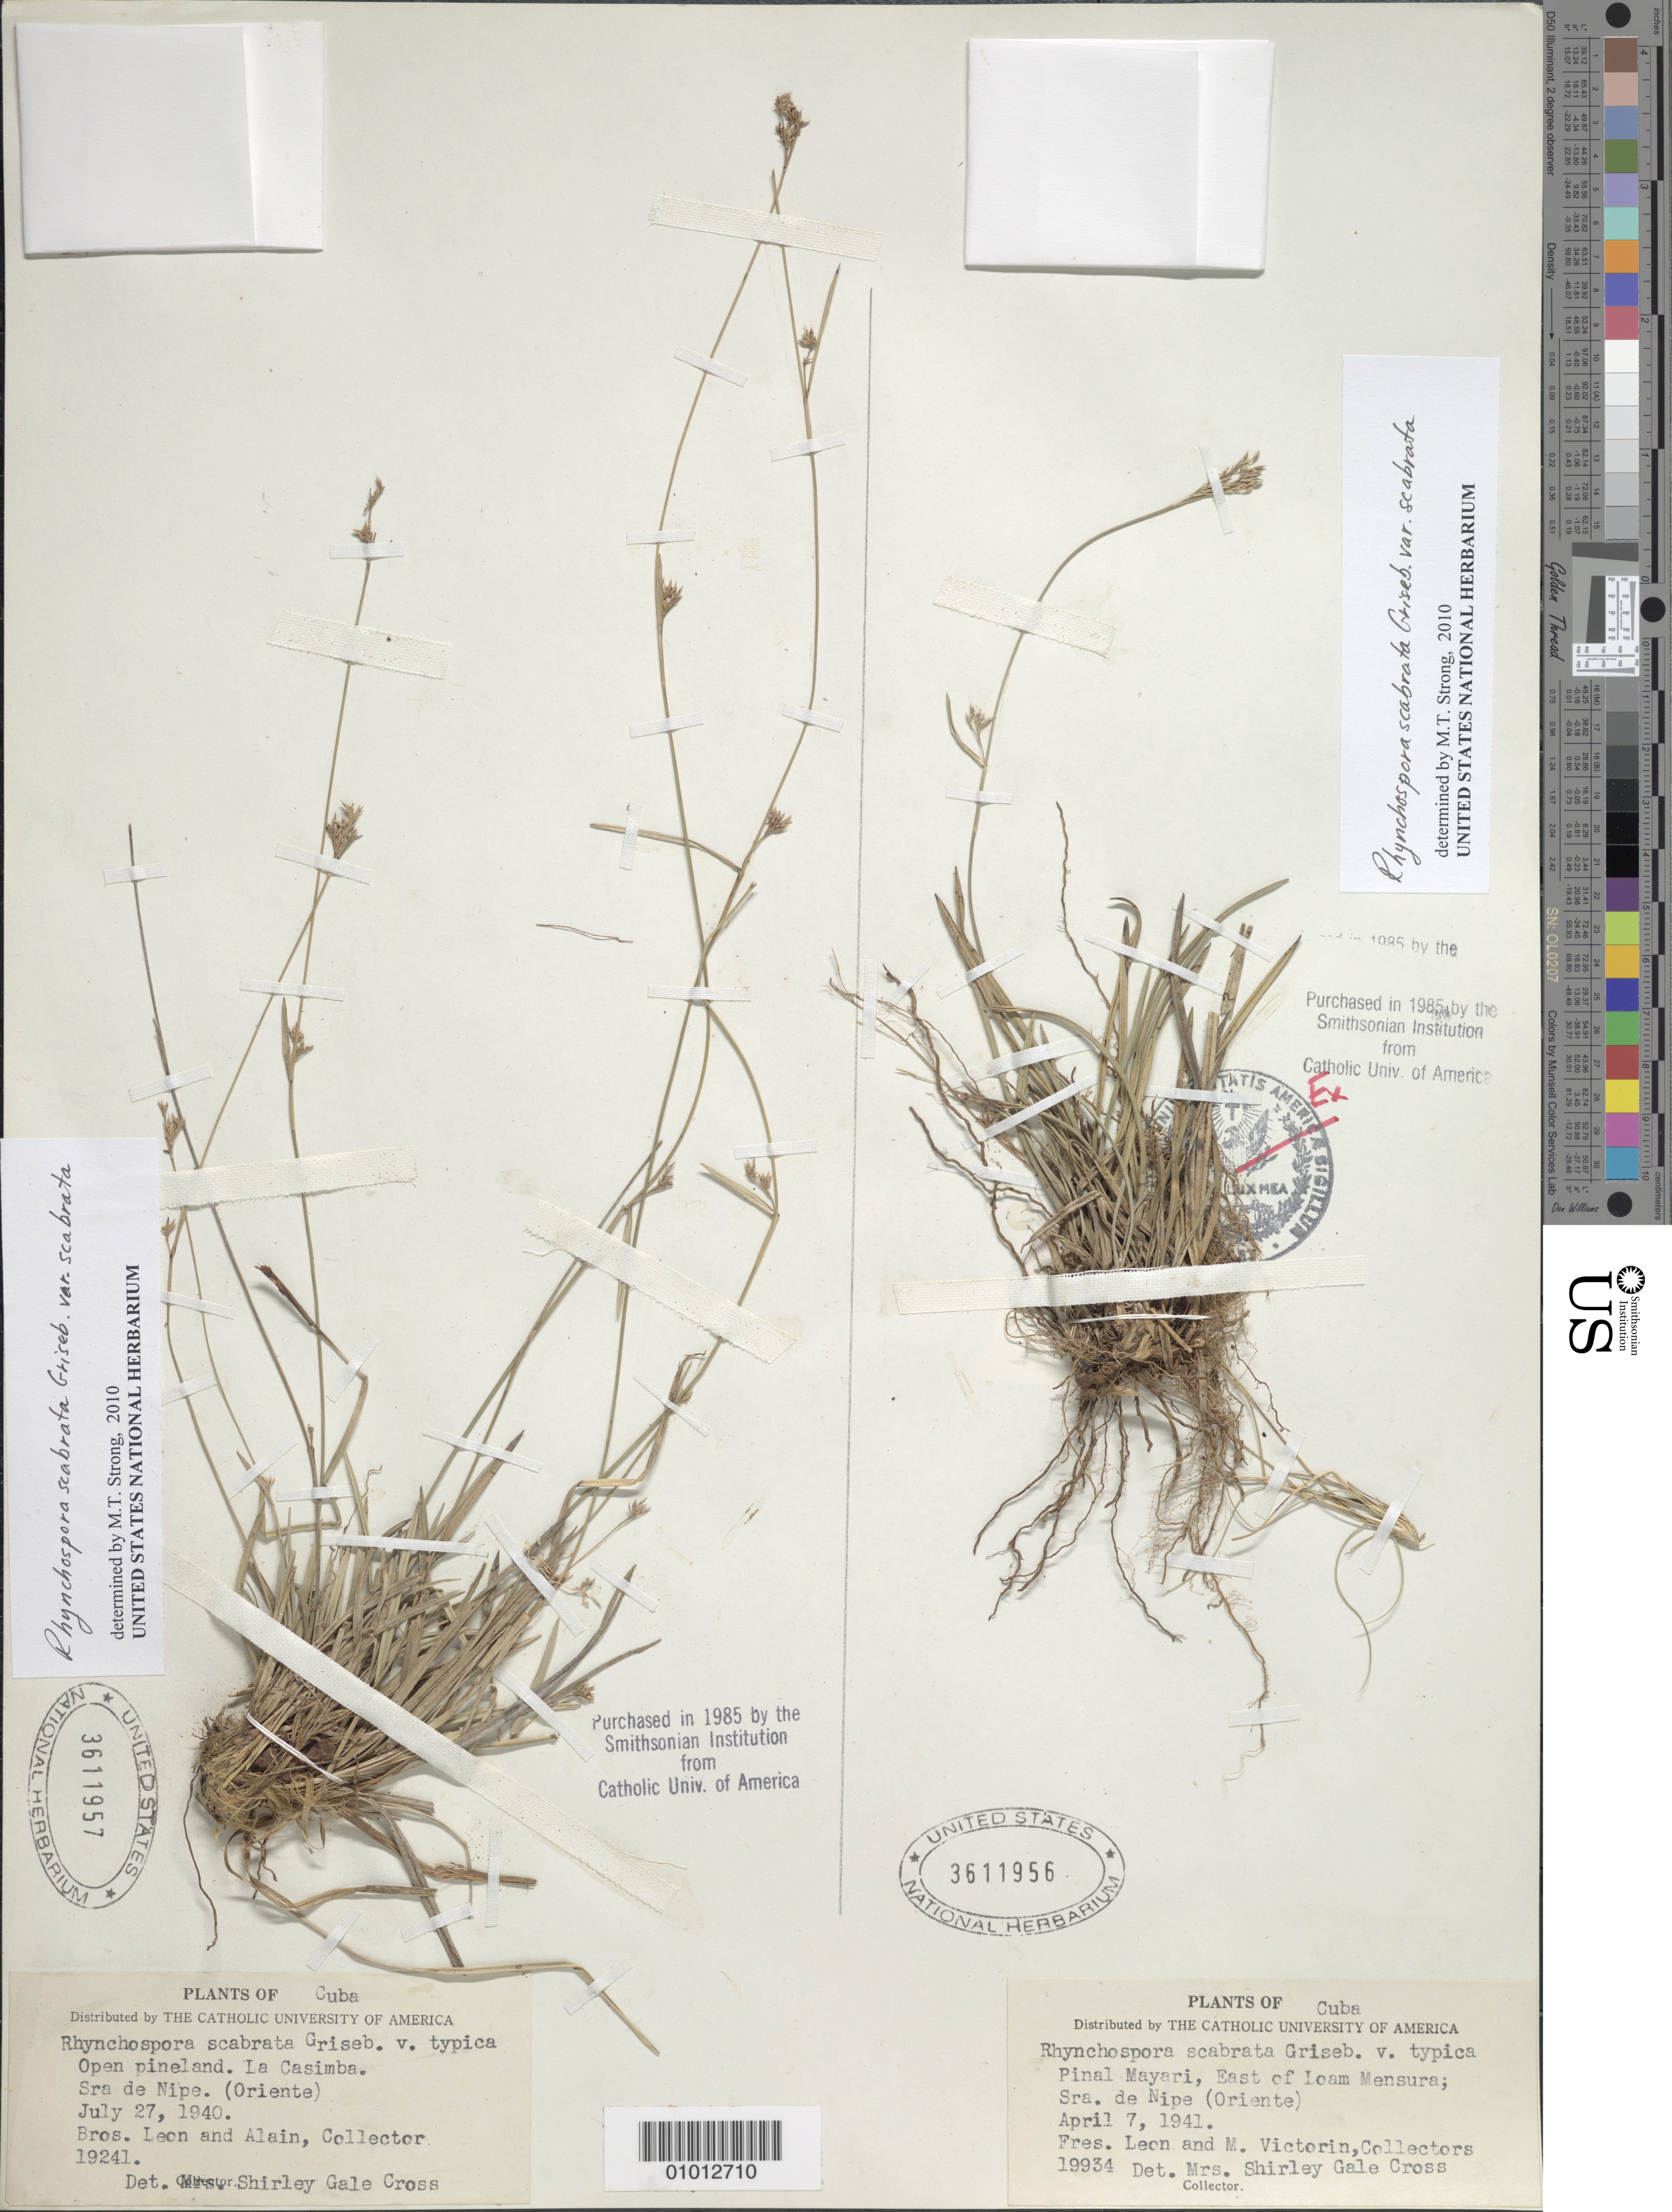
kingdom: Plantae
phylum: Tracheophyta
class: Liliopsida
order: Poales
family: Cyperaceae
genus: Rhynchospora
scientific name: Rhynchospora scabrata var. scabrata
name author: Griseb.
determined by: Strong, M. T., (US), Smithsonian Institution - National Museum of Natural History (UNITED STATES)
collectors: Bro. León & F. Victorin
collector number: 19934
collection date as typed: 07 Apr 1941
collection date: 1941-04-07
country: Cuba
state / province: Holguín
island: Cuba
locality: Pinal Mayari, east of Loam Mensura; Sra De Nipe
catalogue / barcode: US 3611956